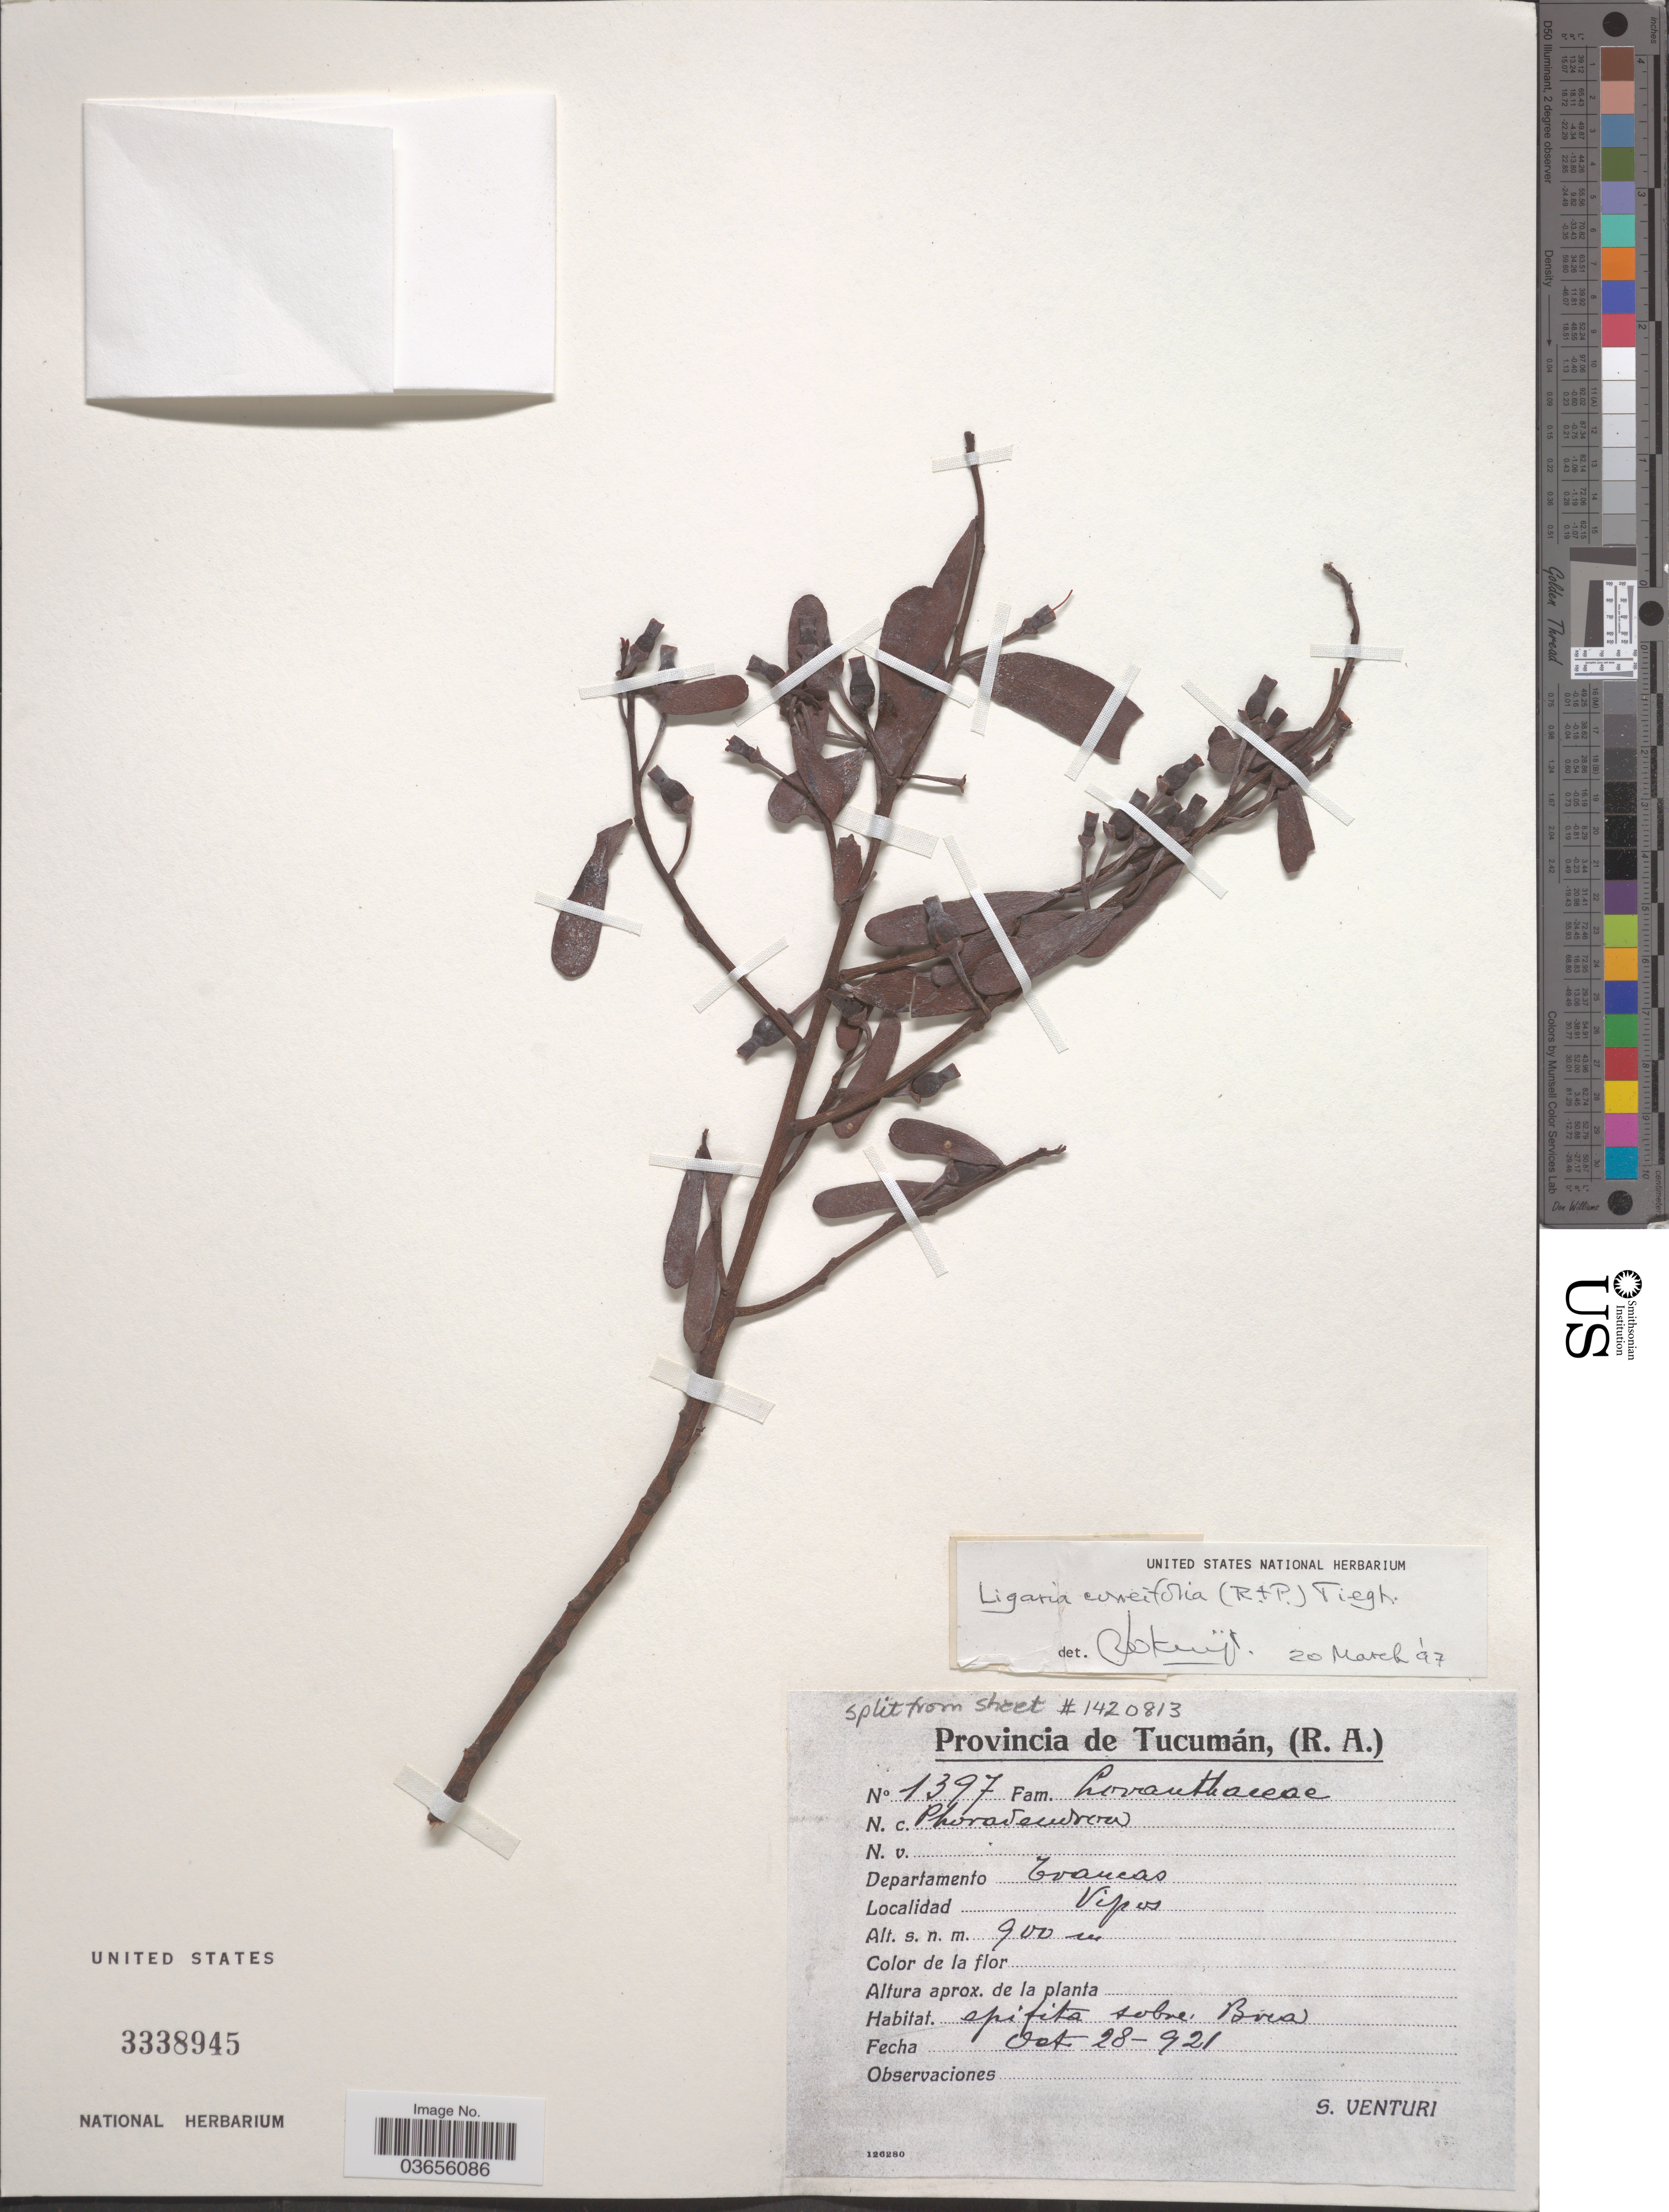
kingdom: Plantae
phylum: Tracheophyta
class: Magnoliopsida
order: Santalales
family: Loranthaceae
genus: Ligaria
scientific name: Ligaria cuneifolia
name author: (Ruiz & Pav.) Tiegh.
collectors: S. Venturi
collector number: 1397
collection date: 1921-10-28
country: Argentina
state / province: Tucuman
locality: Departamento Trancas. Vipos.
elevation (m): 900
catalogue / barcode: US 3338945